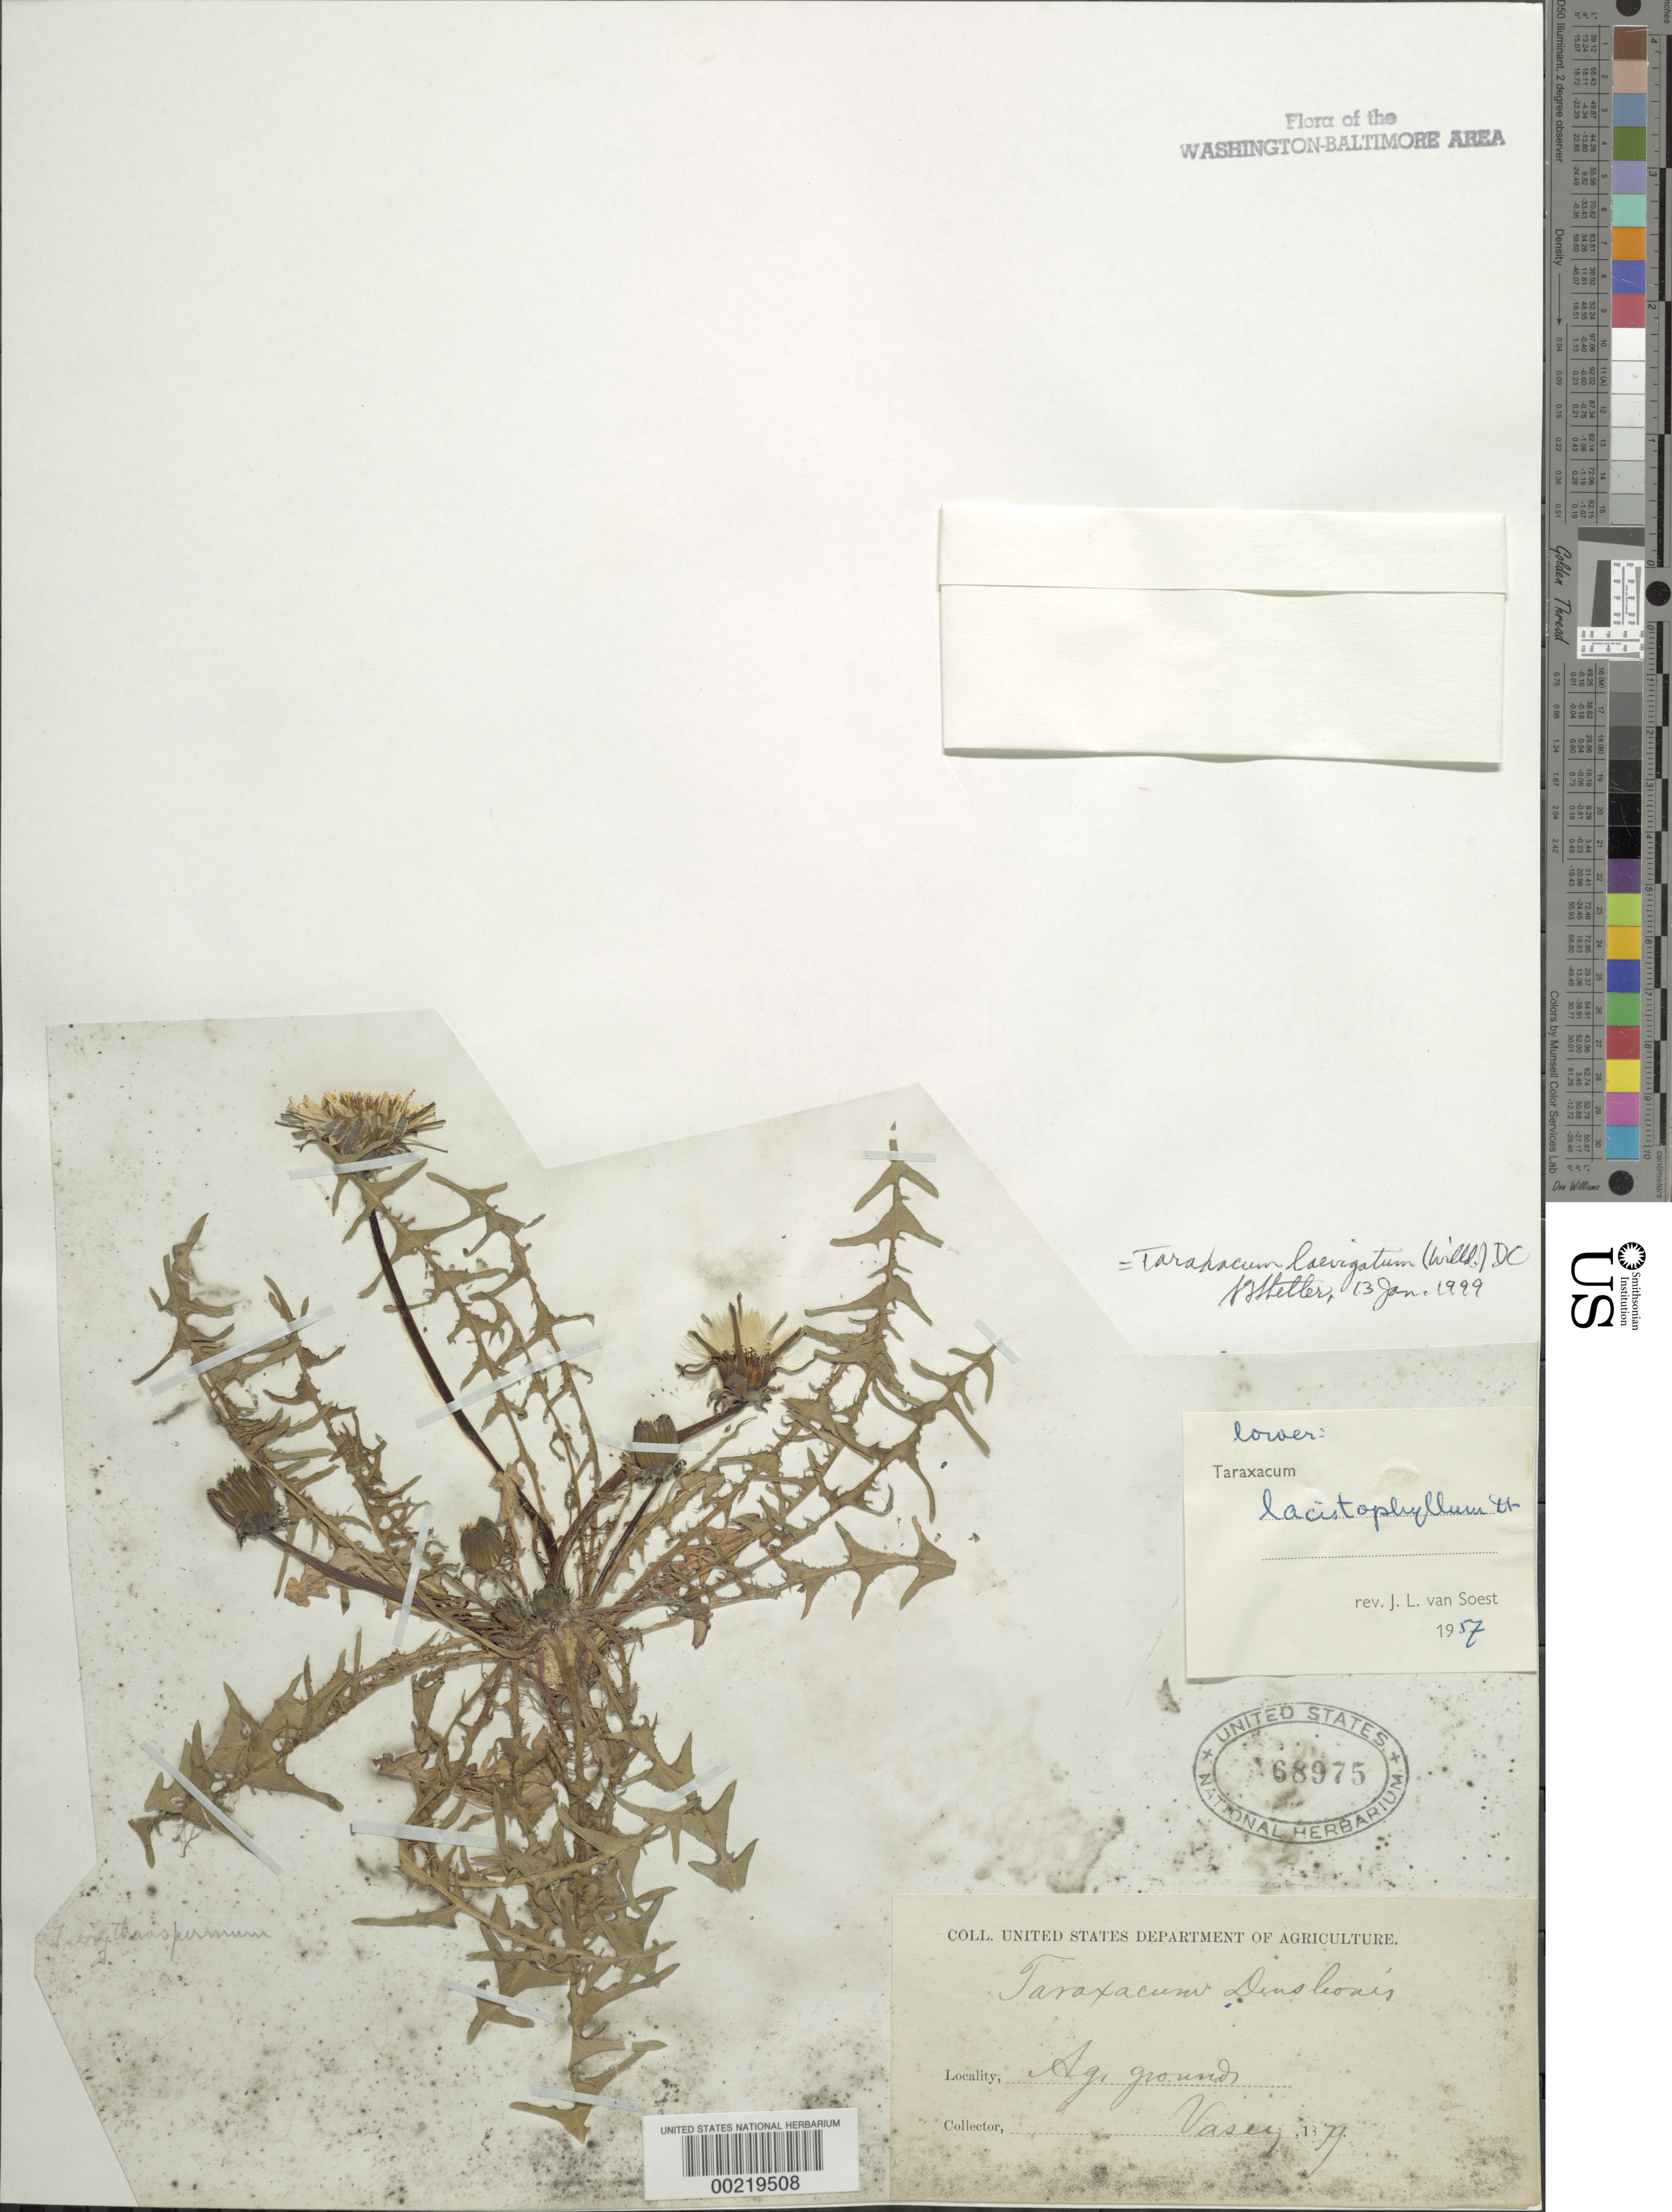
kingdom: Plantae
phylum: Tracheophyta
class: Magnoliopsida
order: Asterales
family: Asteraceae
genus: Taraxacum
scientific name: Taraxacum erythrospermum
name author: Andrz. ex Besser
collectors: G. Vasey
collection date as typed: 1897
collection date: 1897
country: United States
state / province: District of Columbia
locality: Agriculture grounds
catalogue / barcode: US 68975